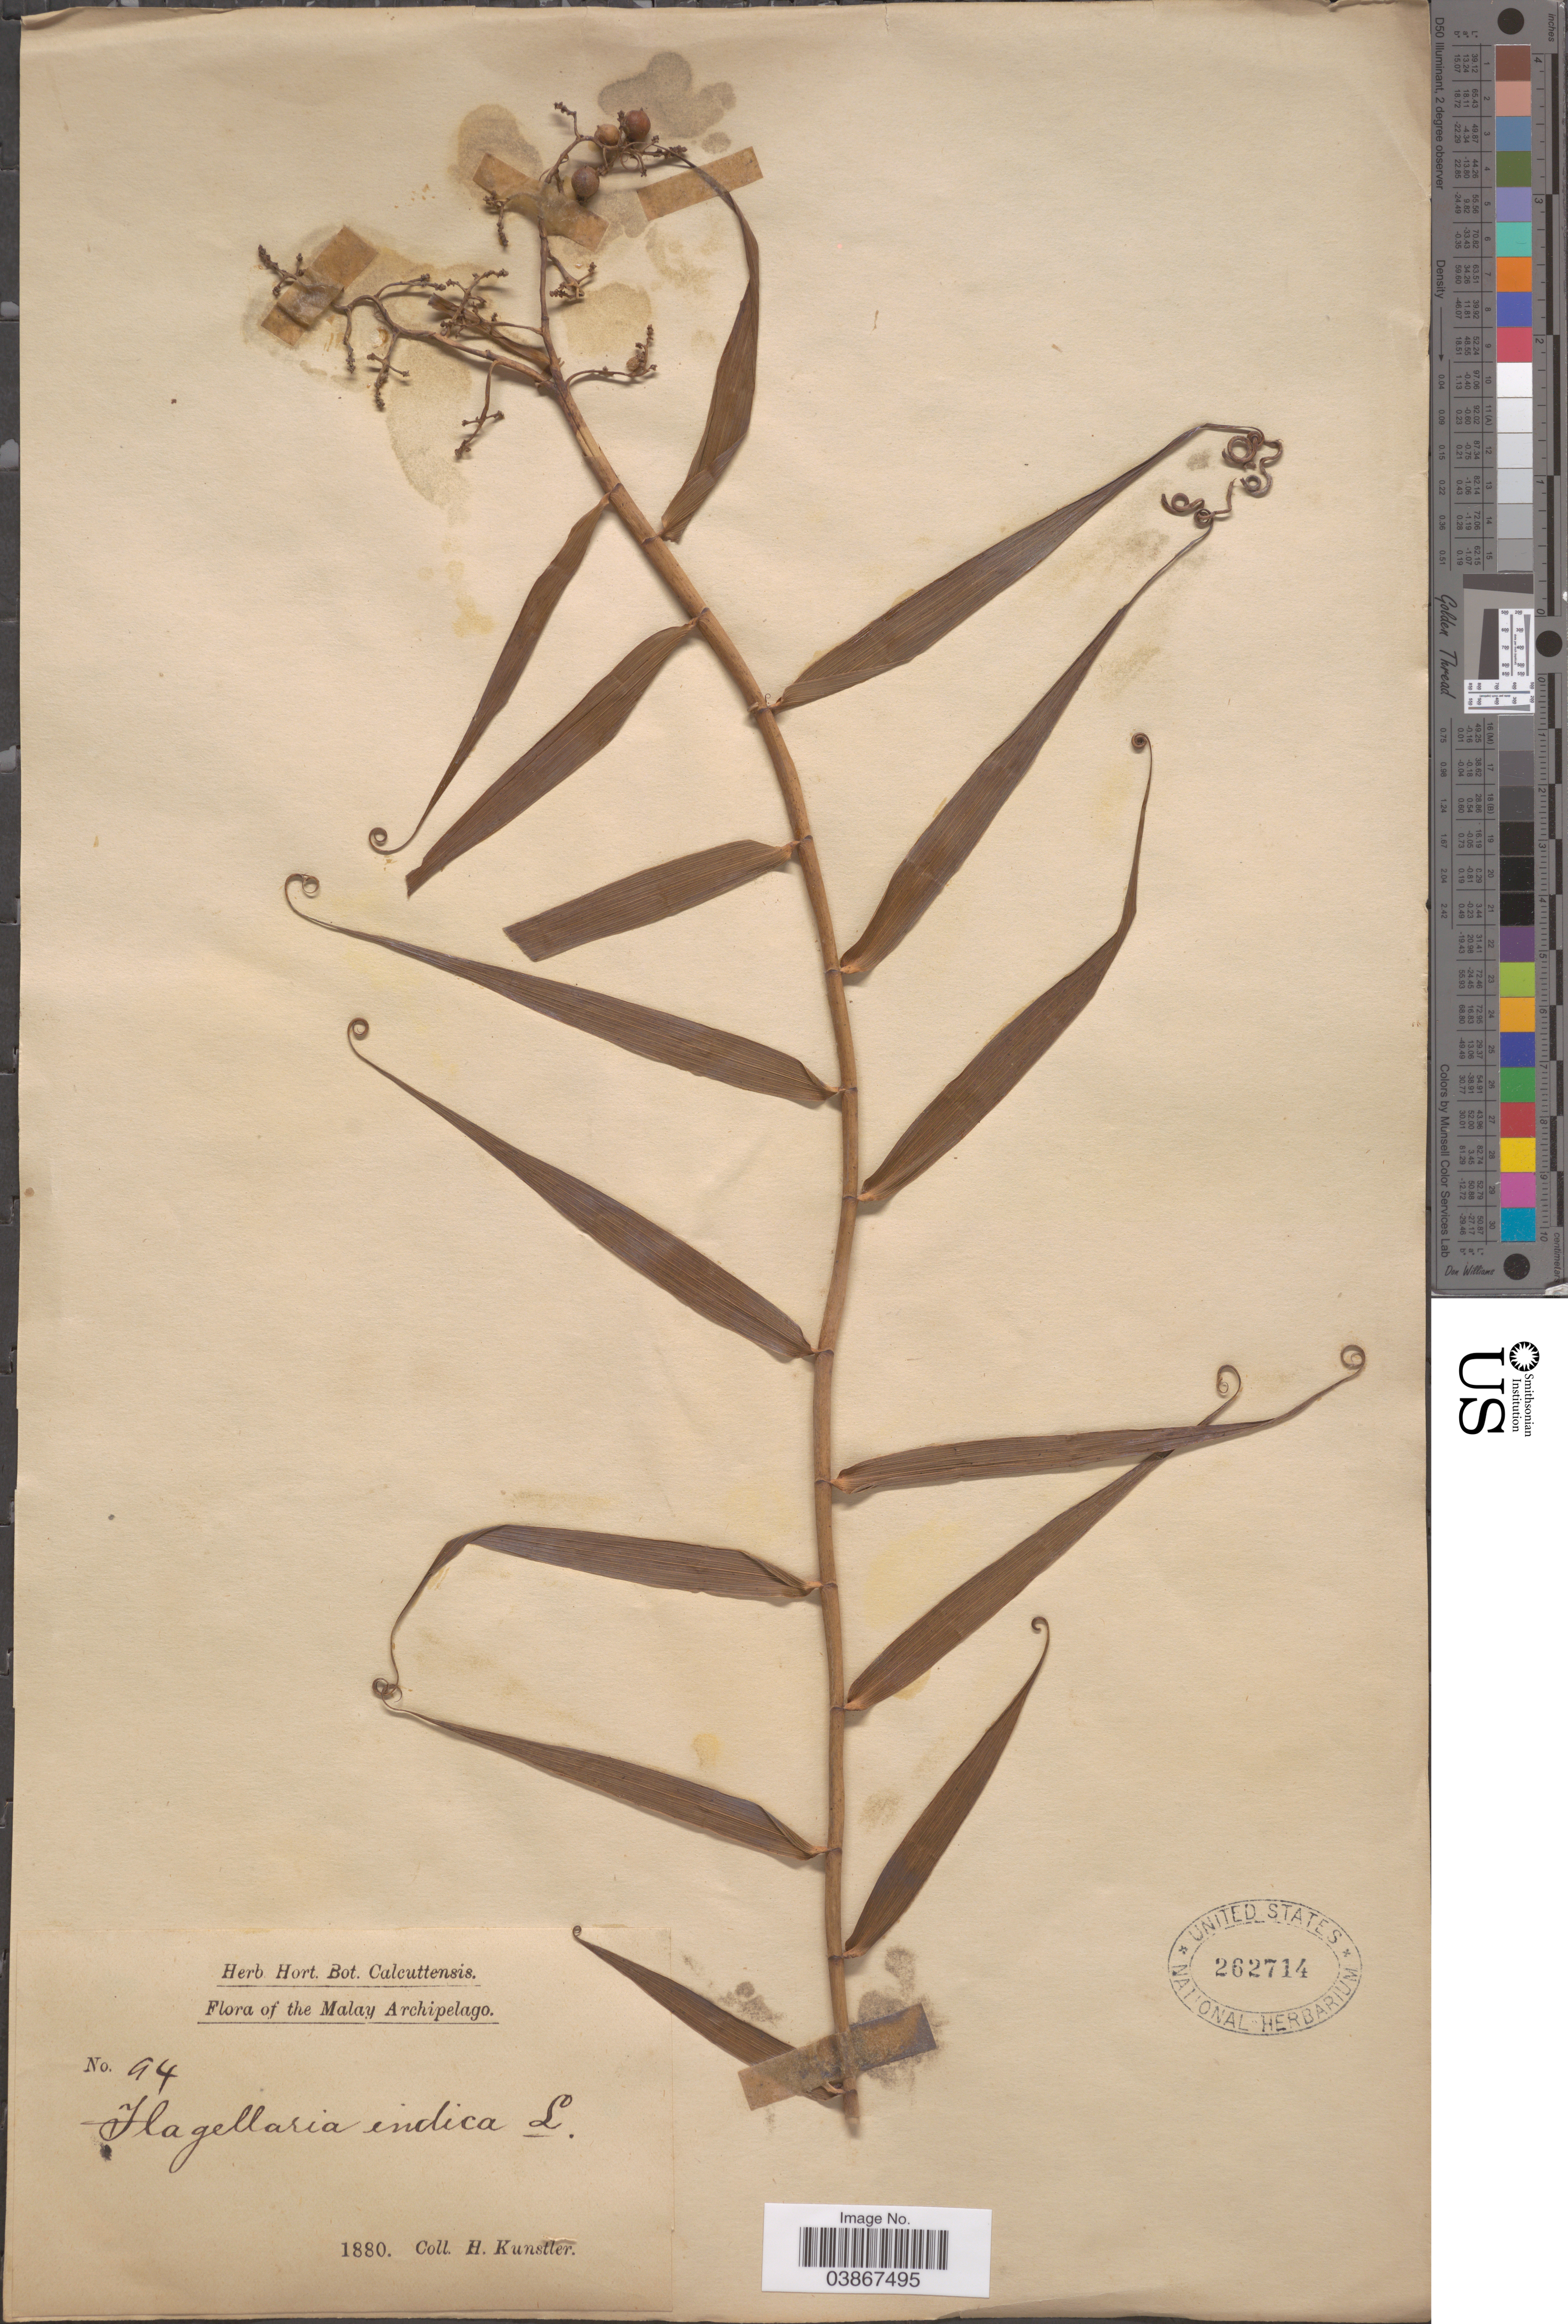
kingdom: Plantae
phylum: Tracheophyta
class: Liliopsida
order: Poales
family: Flagellariaceae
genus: Flagellaria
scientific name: Flagellaria indica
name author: L.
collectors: H. Kunstler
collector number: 94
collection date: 1880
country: Malaysia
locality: The Malay Archipelago.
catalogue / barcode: US 262714